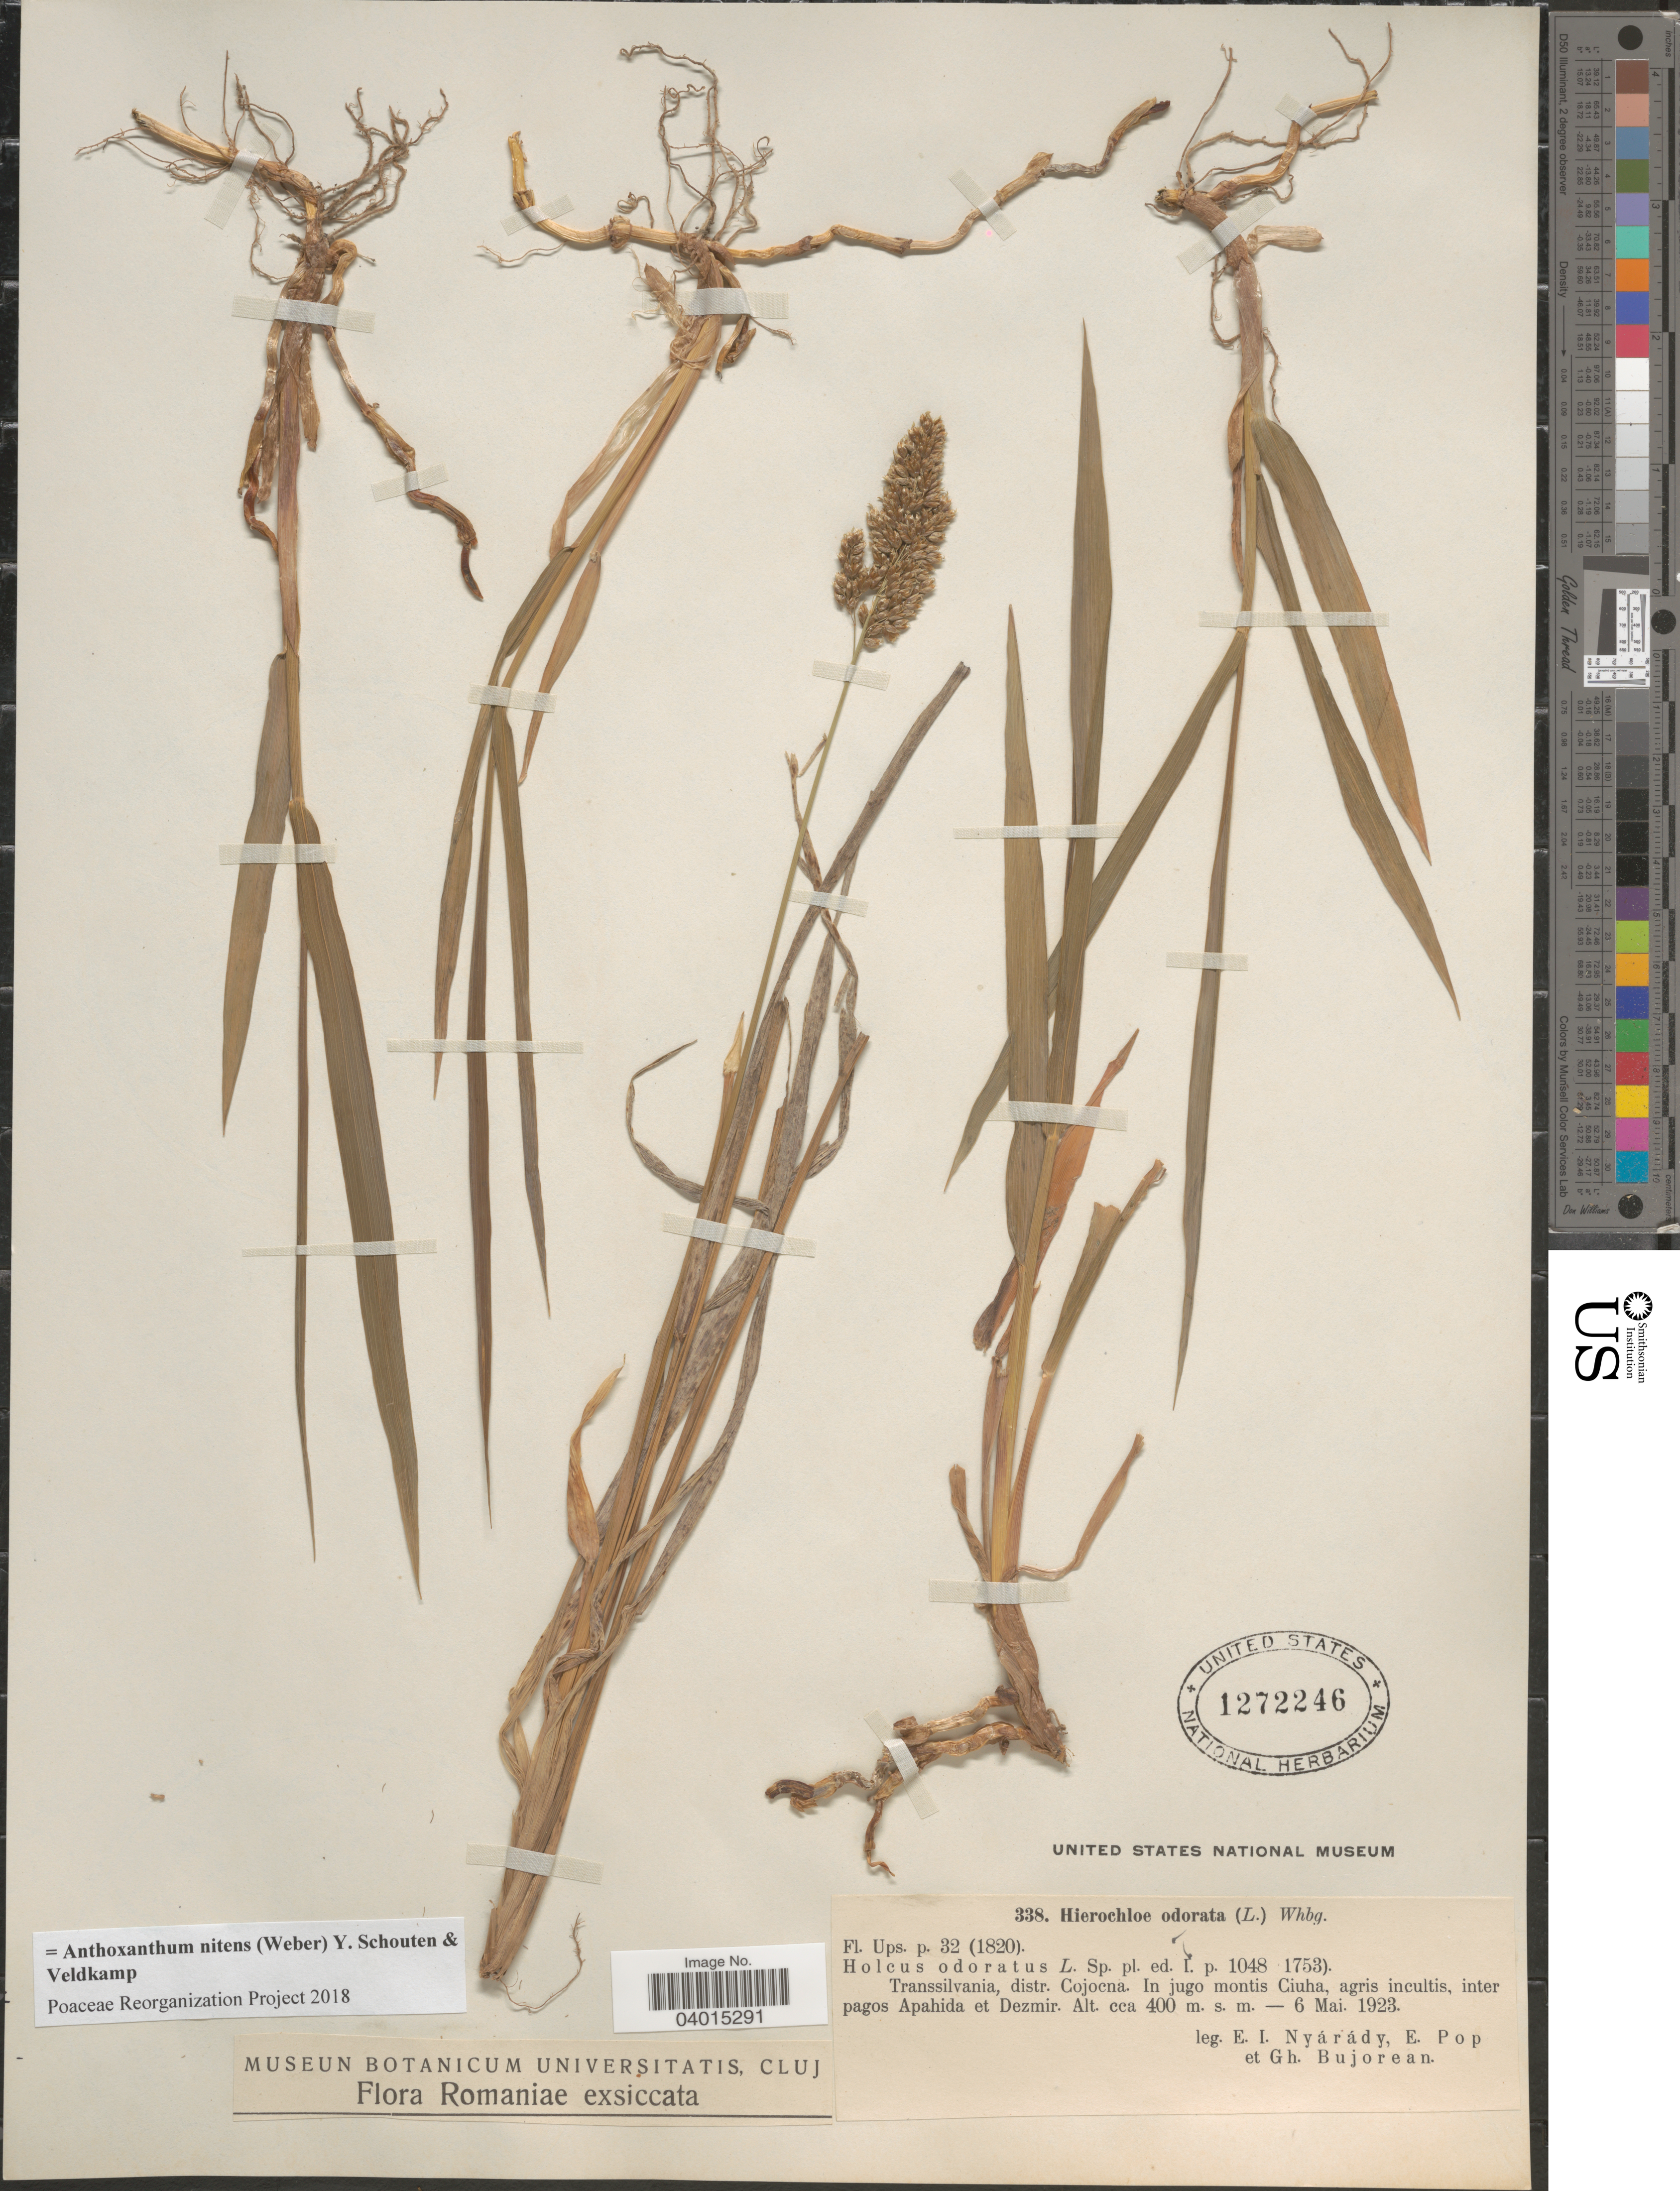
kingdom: Plantae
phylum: Tracheophyta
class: Liliopsida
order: Poales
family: Poaceae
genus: Anthoxanthum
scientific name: Anthoxanthum nitens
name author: (G.H. Weber) R.T.A. Schouten & Veldkamp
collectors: E. Nyarady, E. Pop & G. Bujorean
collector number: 338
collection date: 1923-05-06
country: South Africa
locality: Transsilvania, distr. Cojocna. In jugo montis Ciuha, agris incultis, inter pagos Apahida et Dezmir.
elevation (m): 400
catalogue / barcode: US 1272246